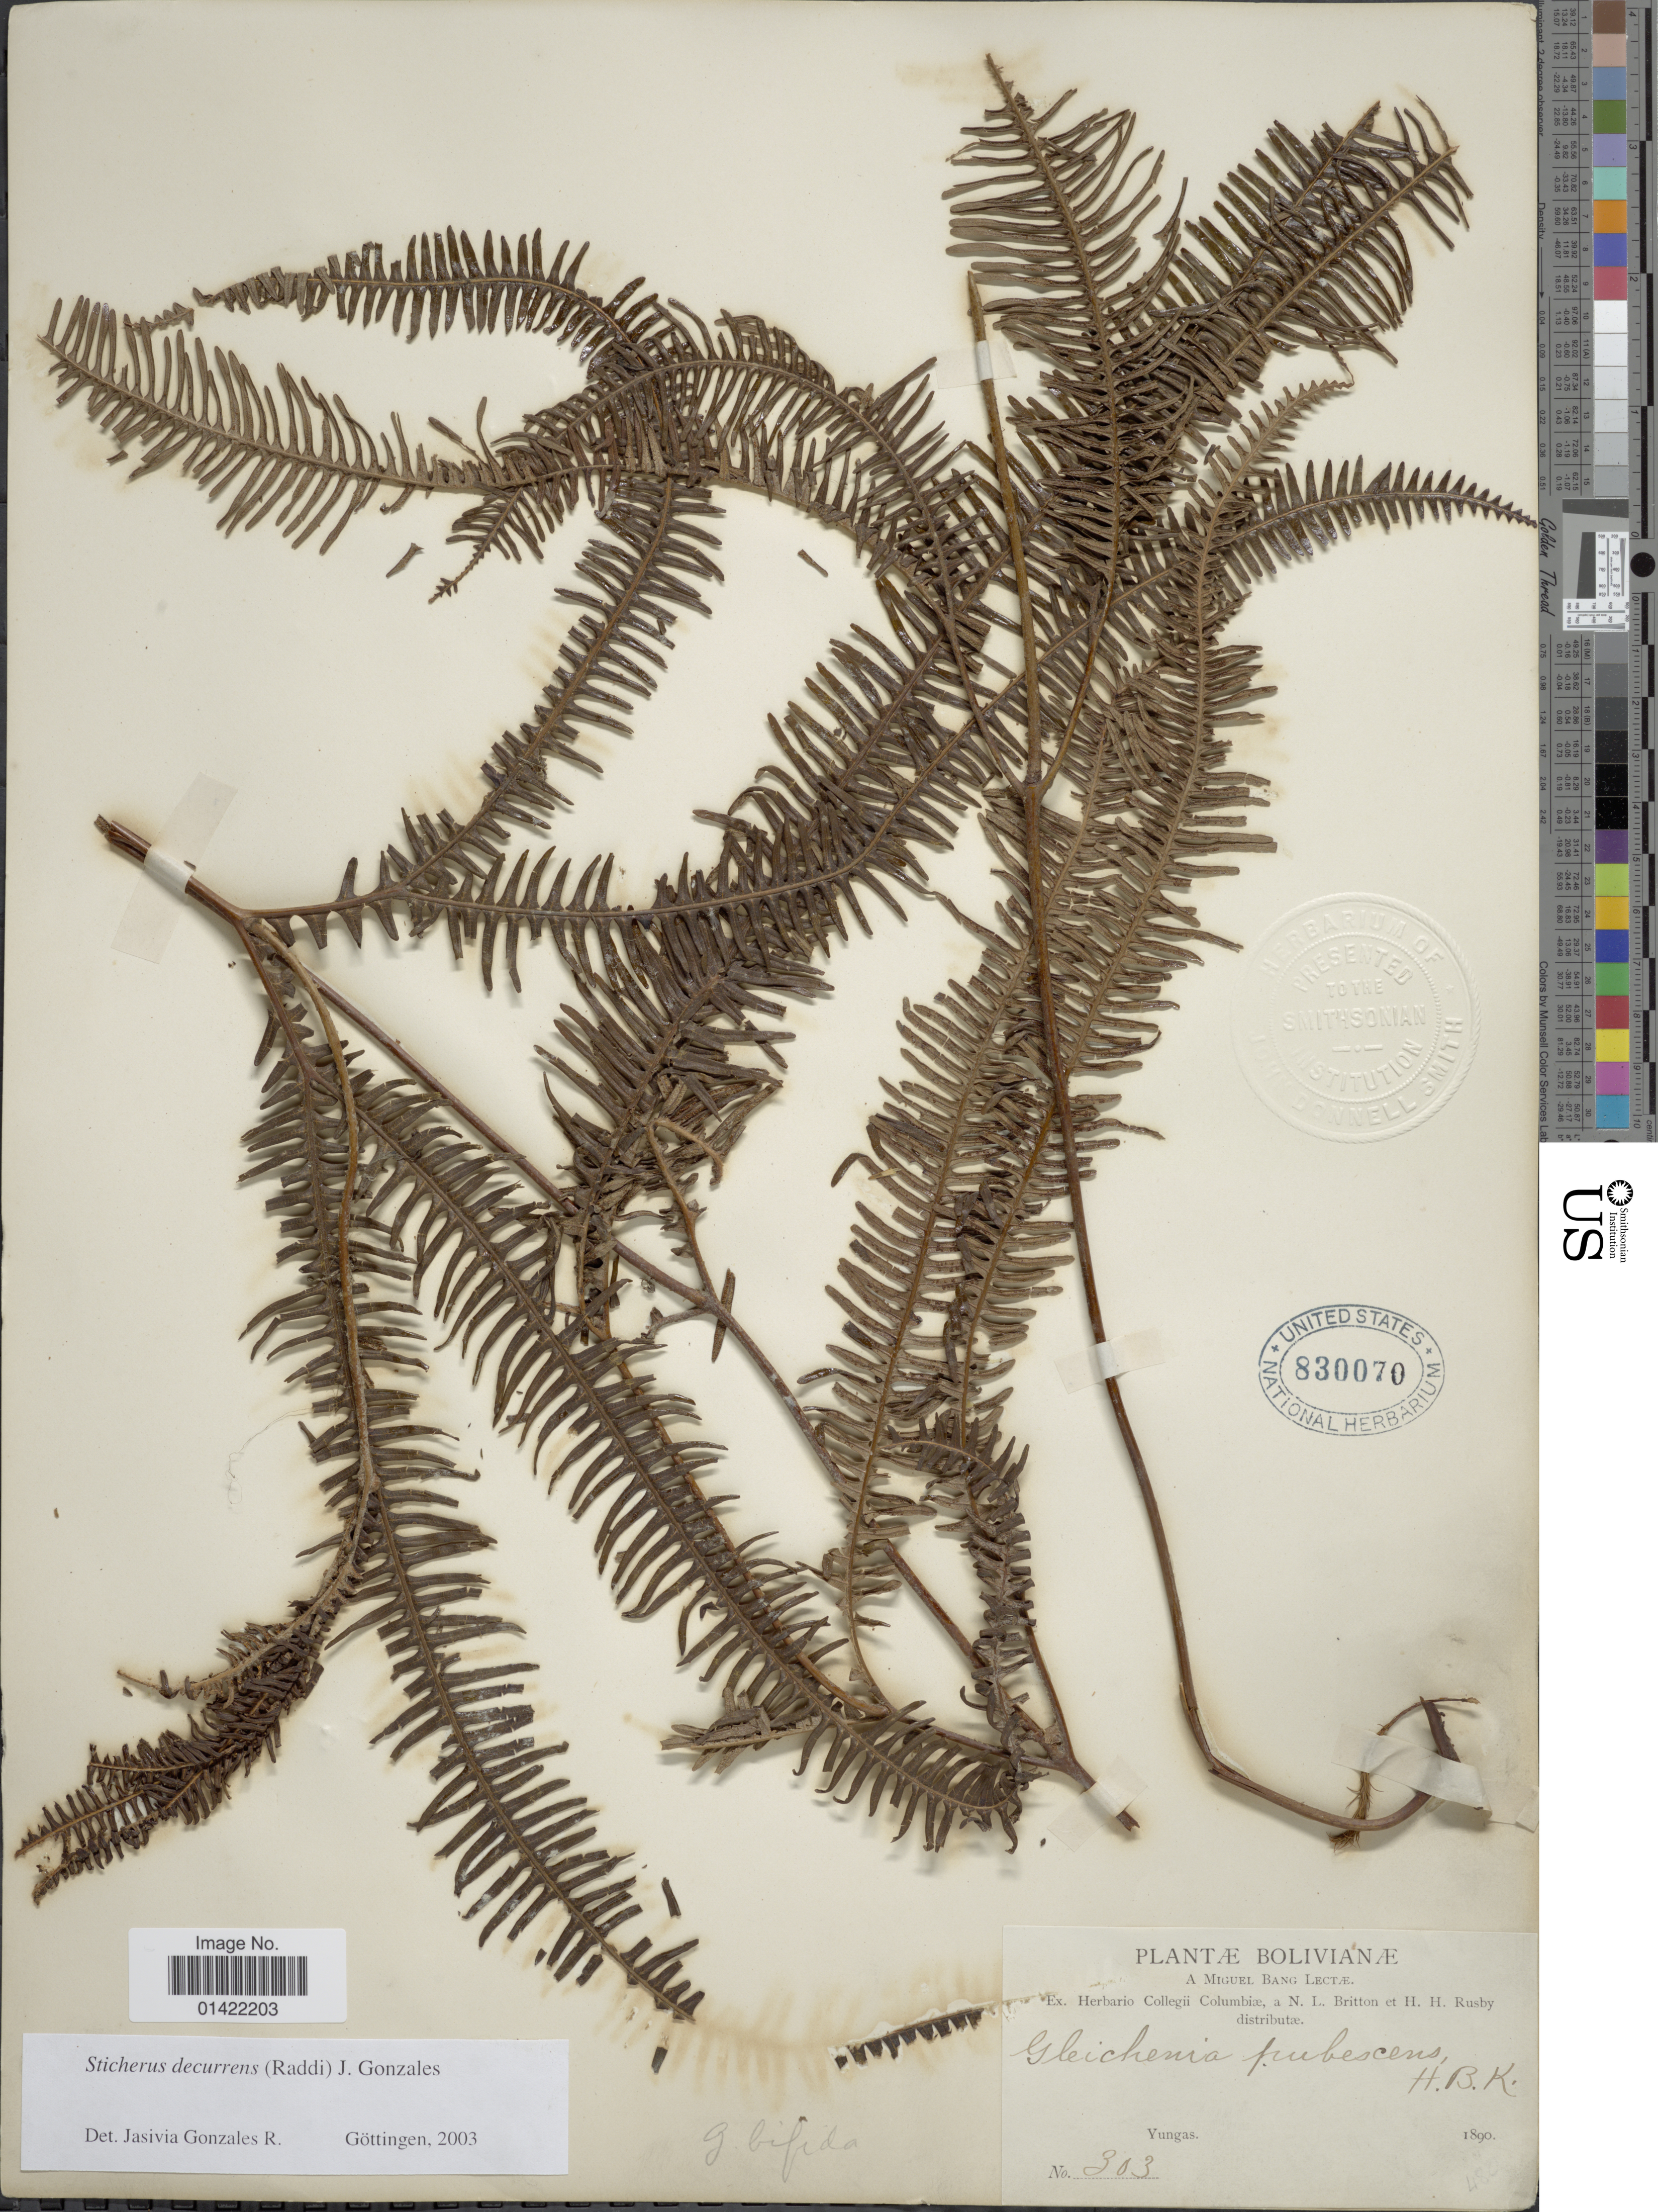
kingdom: Plantae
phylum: Tracheophyta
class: Polypodiopsida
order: Gleicheniales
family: Gleicheniaceae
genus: Sticherus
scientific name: Sticherus decurrens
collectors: M. Bang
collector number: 303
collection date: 1890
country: Bolivia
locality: Yungas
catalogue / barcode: US 830070